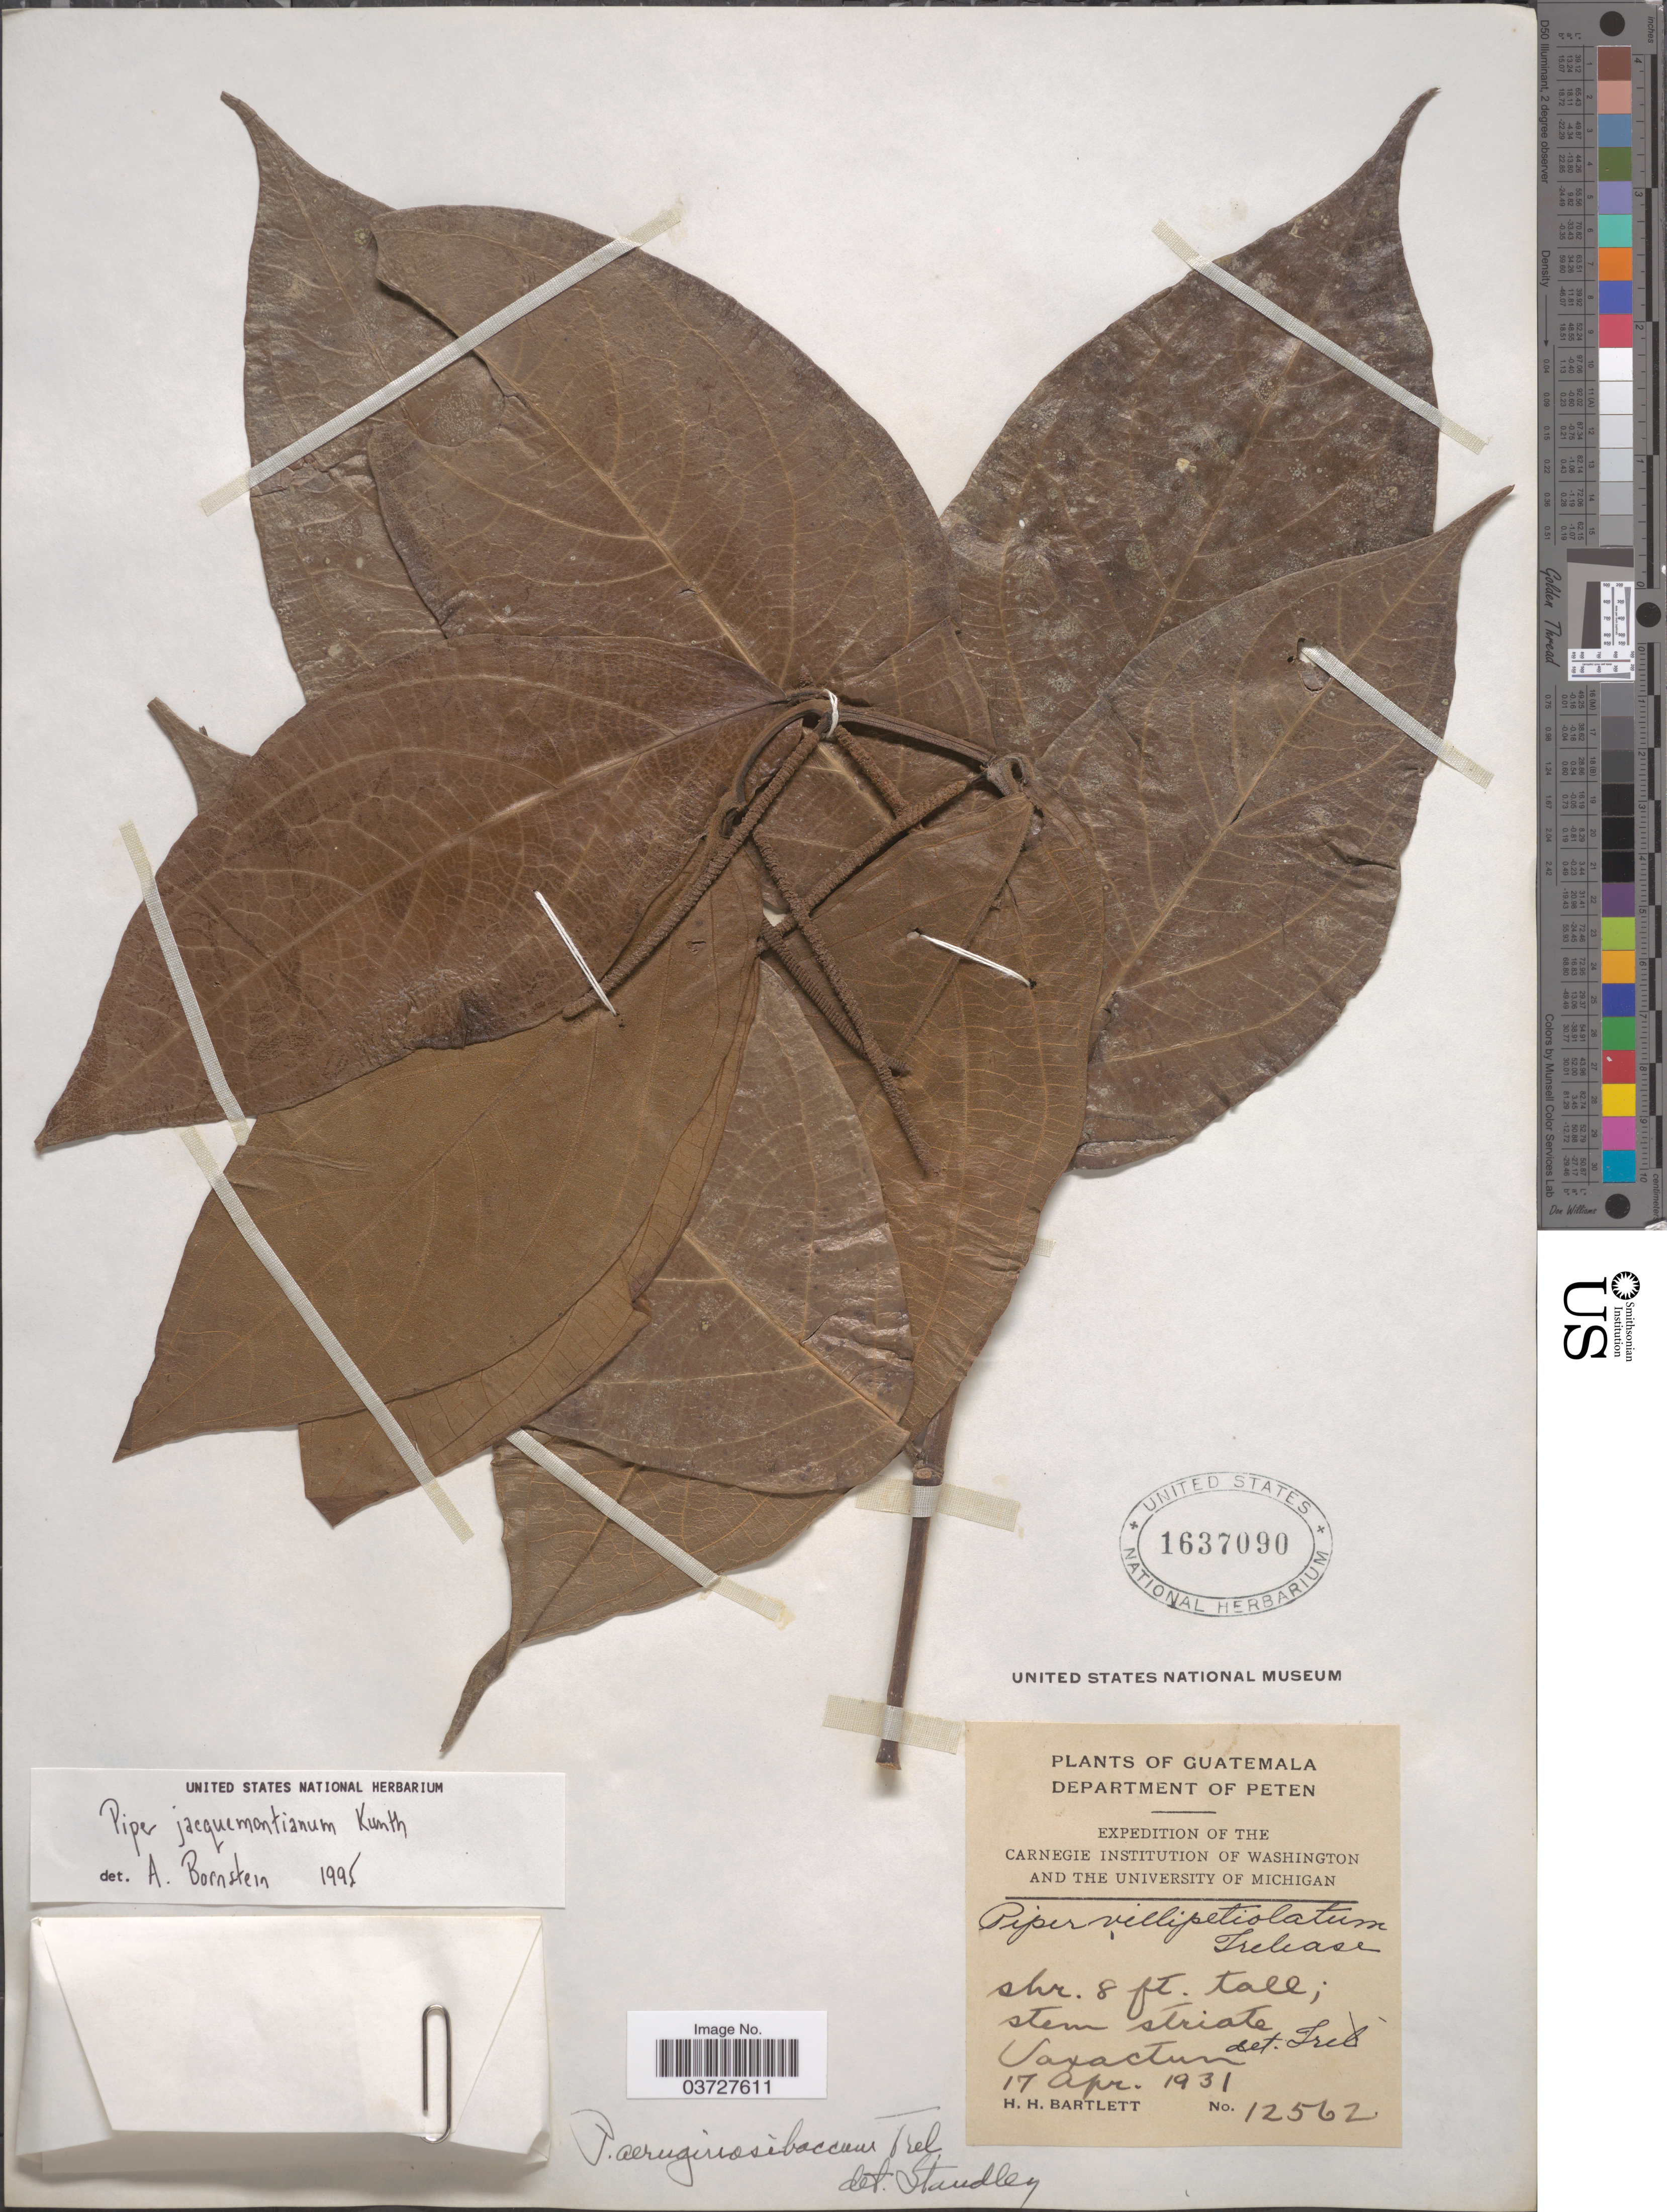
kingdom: Plantae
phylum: Tracheophyta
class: Magnoliopsida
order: Piperales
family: Piperaceae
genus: Piper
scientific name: Piper jacquemontianum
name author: Kunth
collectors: H. H. Bartlett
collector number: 12562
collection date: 1931-04-17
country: Guatemala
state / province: El Peten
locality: Department of Peten. Uaxactun.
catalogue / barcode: US 1637090